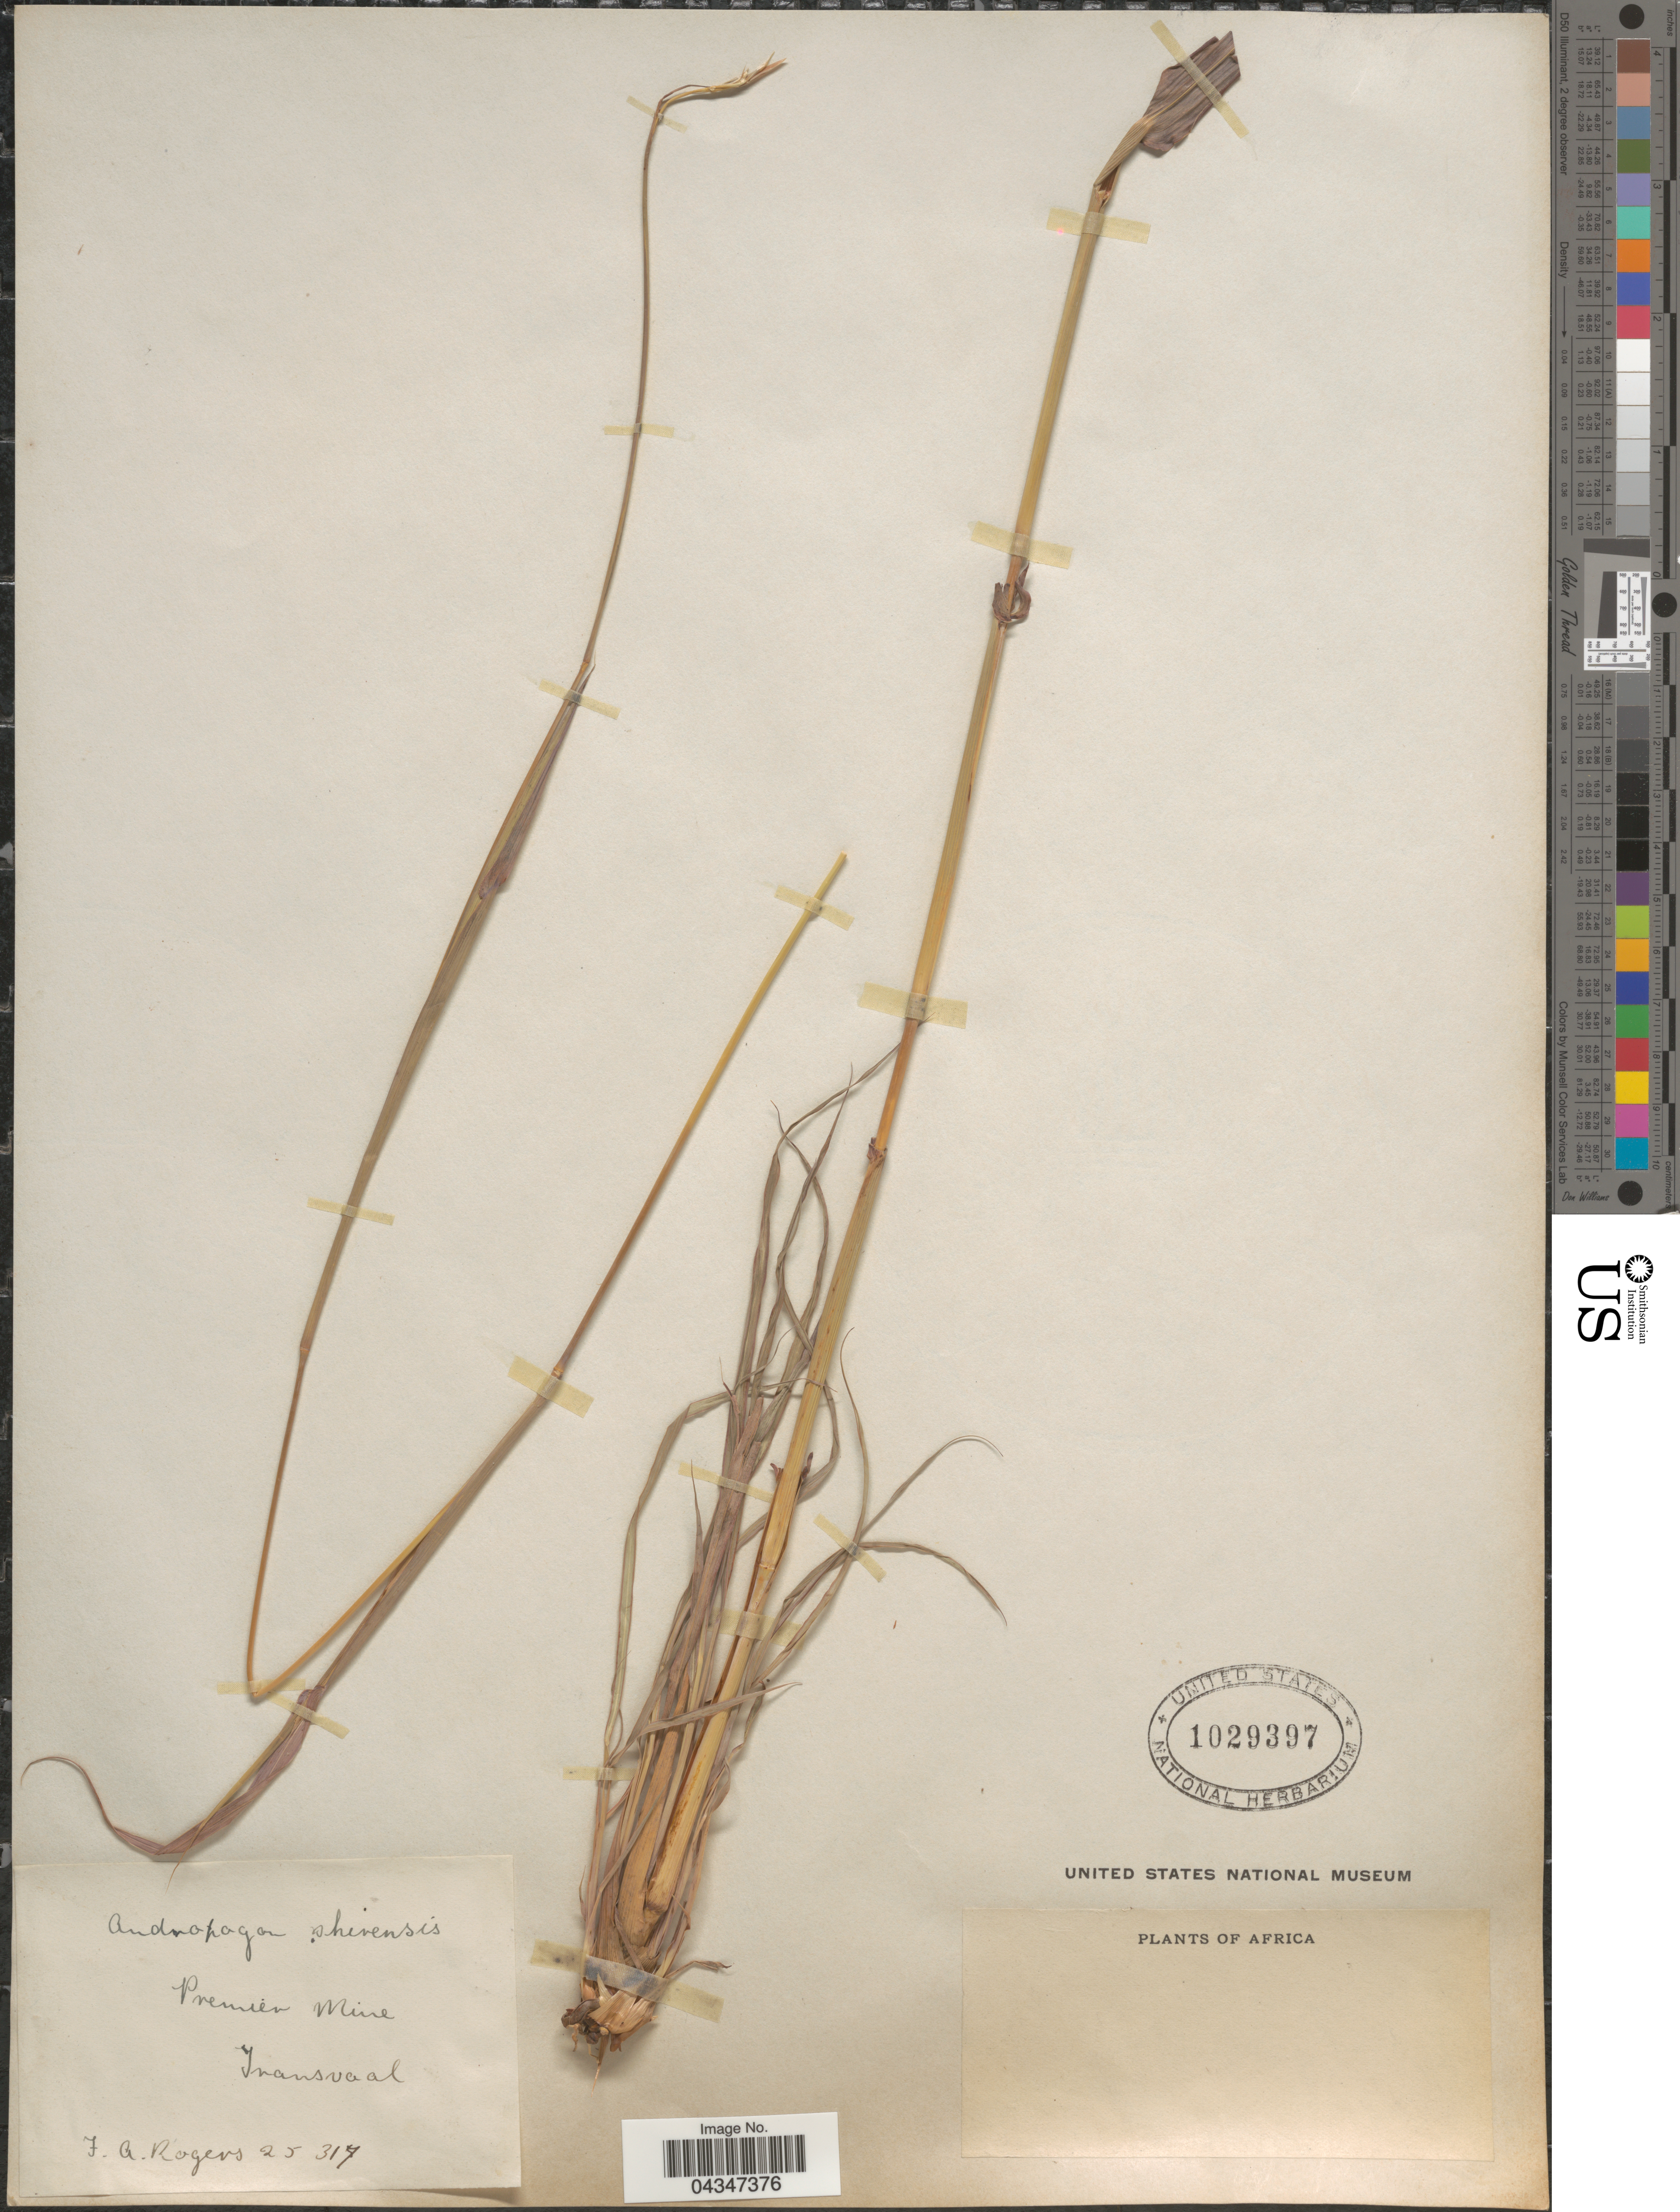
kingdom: Plantae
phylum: Tracheophyta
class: Liliopsida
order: Poales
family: Poaceae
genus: Andropogon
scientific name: Andropogon schirensis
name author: Hochst. ex A. Rich.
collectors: F. A. Rogers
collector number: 25317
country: South Africa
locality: Premier Mine. Transvaal.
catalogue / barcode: US 1029397